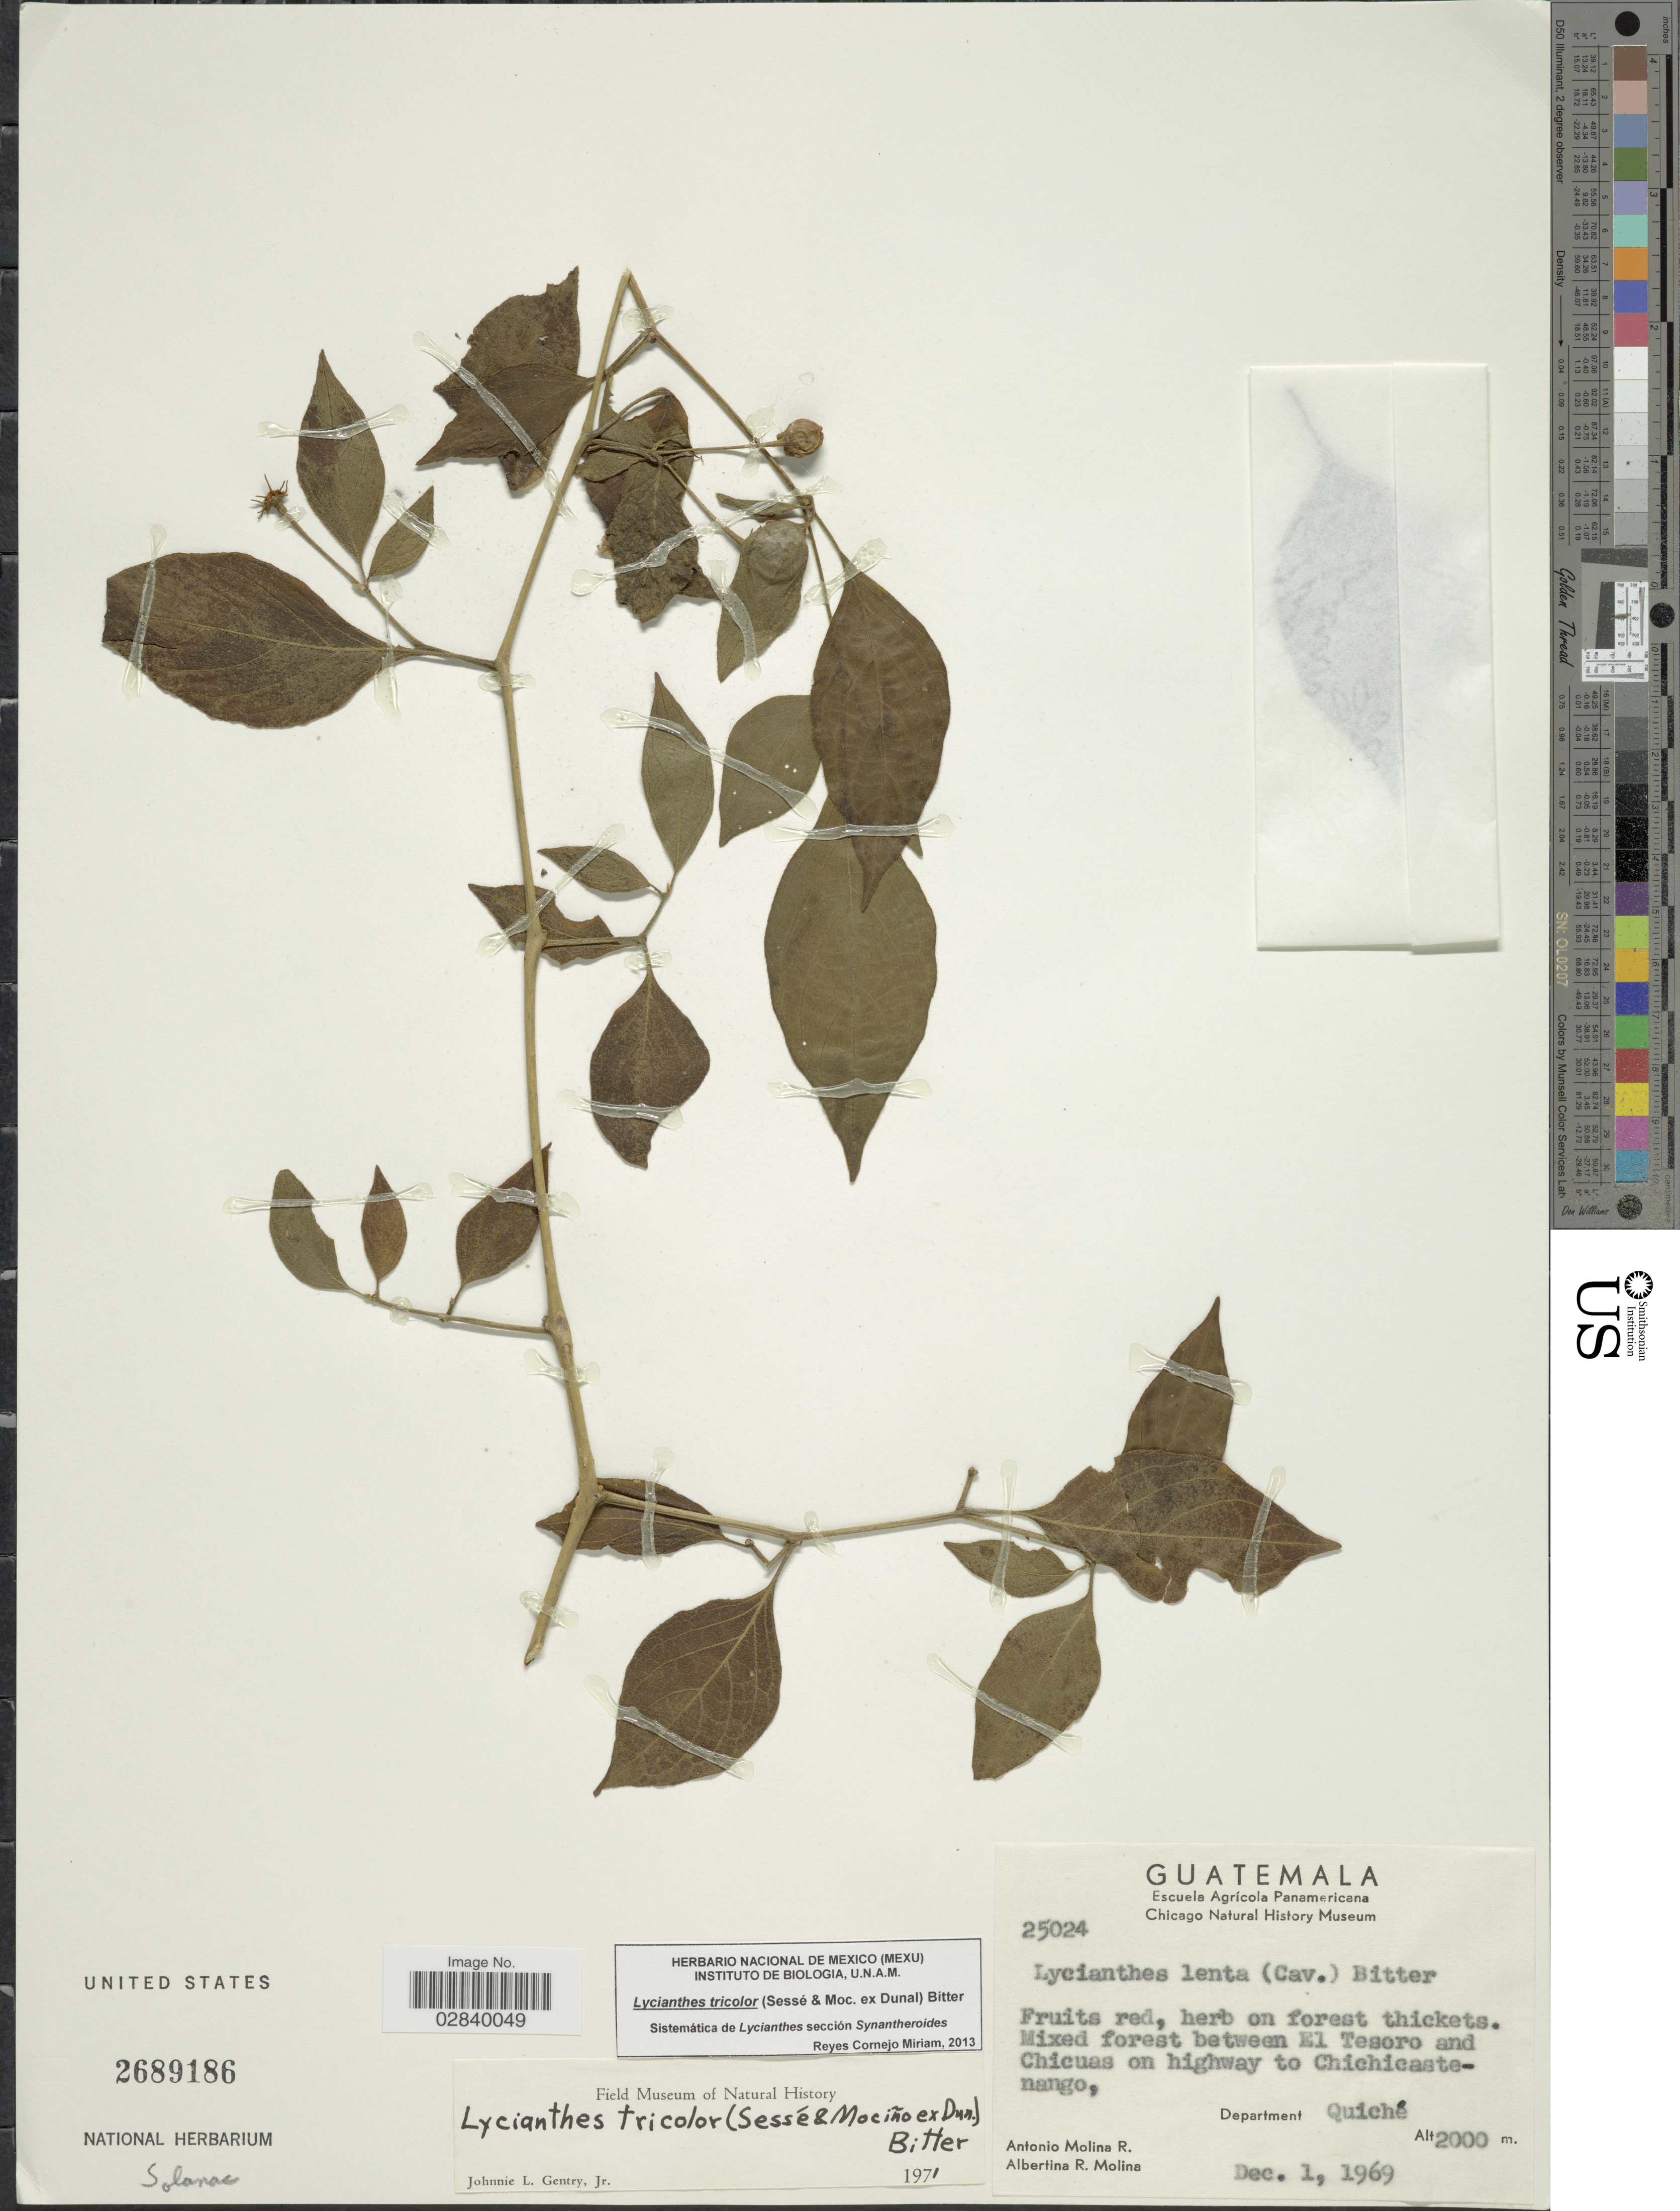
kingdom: Plantae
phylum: Tracheophyta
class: Magnoliopsida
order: Solanales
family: Solanaceae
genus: Lycianthes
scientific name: Lycianthes tricolor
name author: (Dunal) Bitter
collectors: A. Molina R. & A. R. Molina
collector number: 25024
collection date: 1969-12-01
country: Guatemala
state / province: El Quiché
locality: Mixed forest between El Tesoro and Chicuas on highway to Chichicastenango, Department Quiché.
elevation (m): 2000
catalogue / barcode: US 2689186